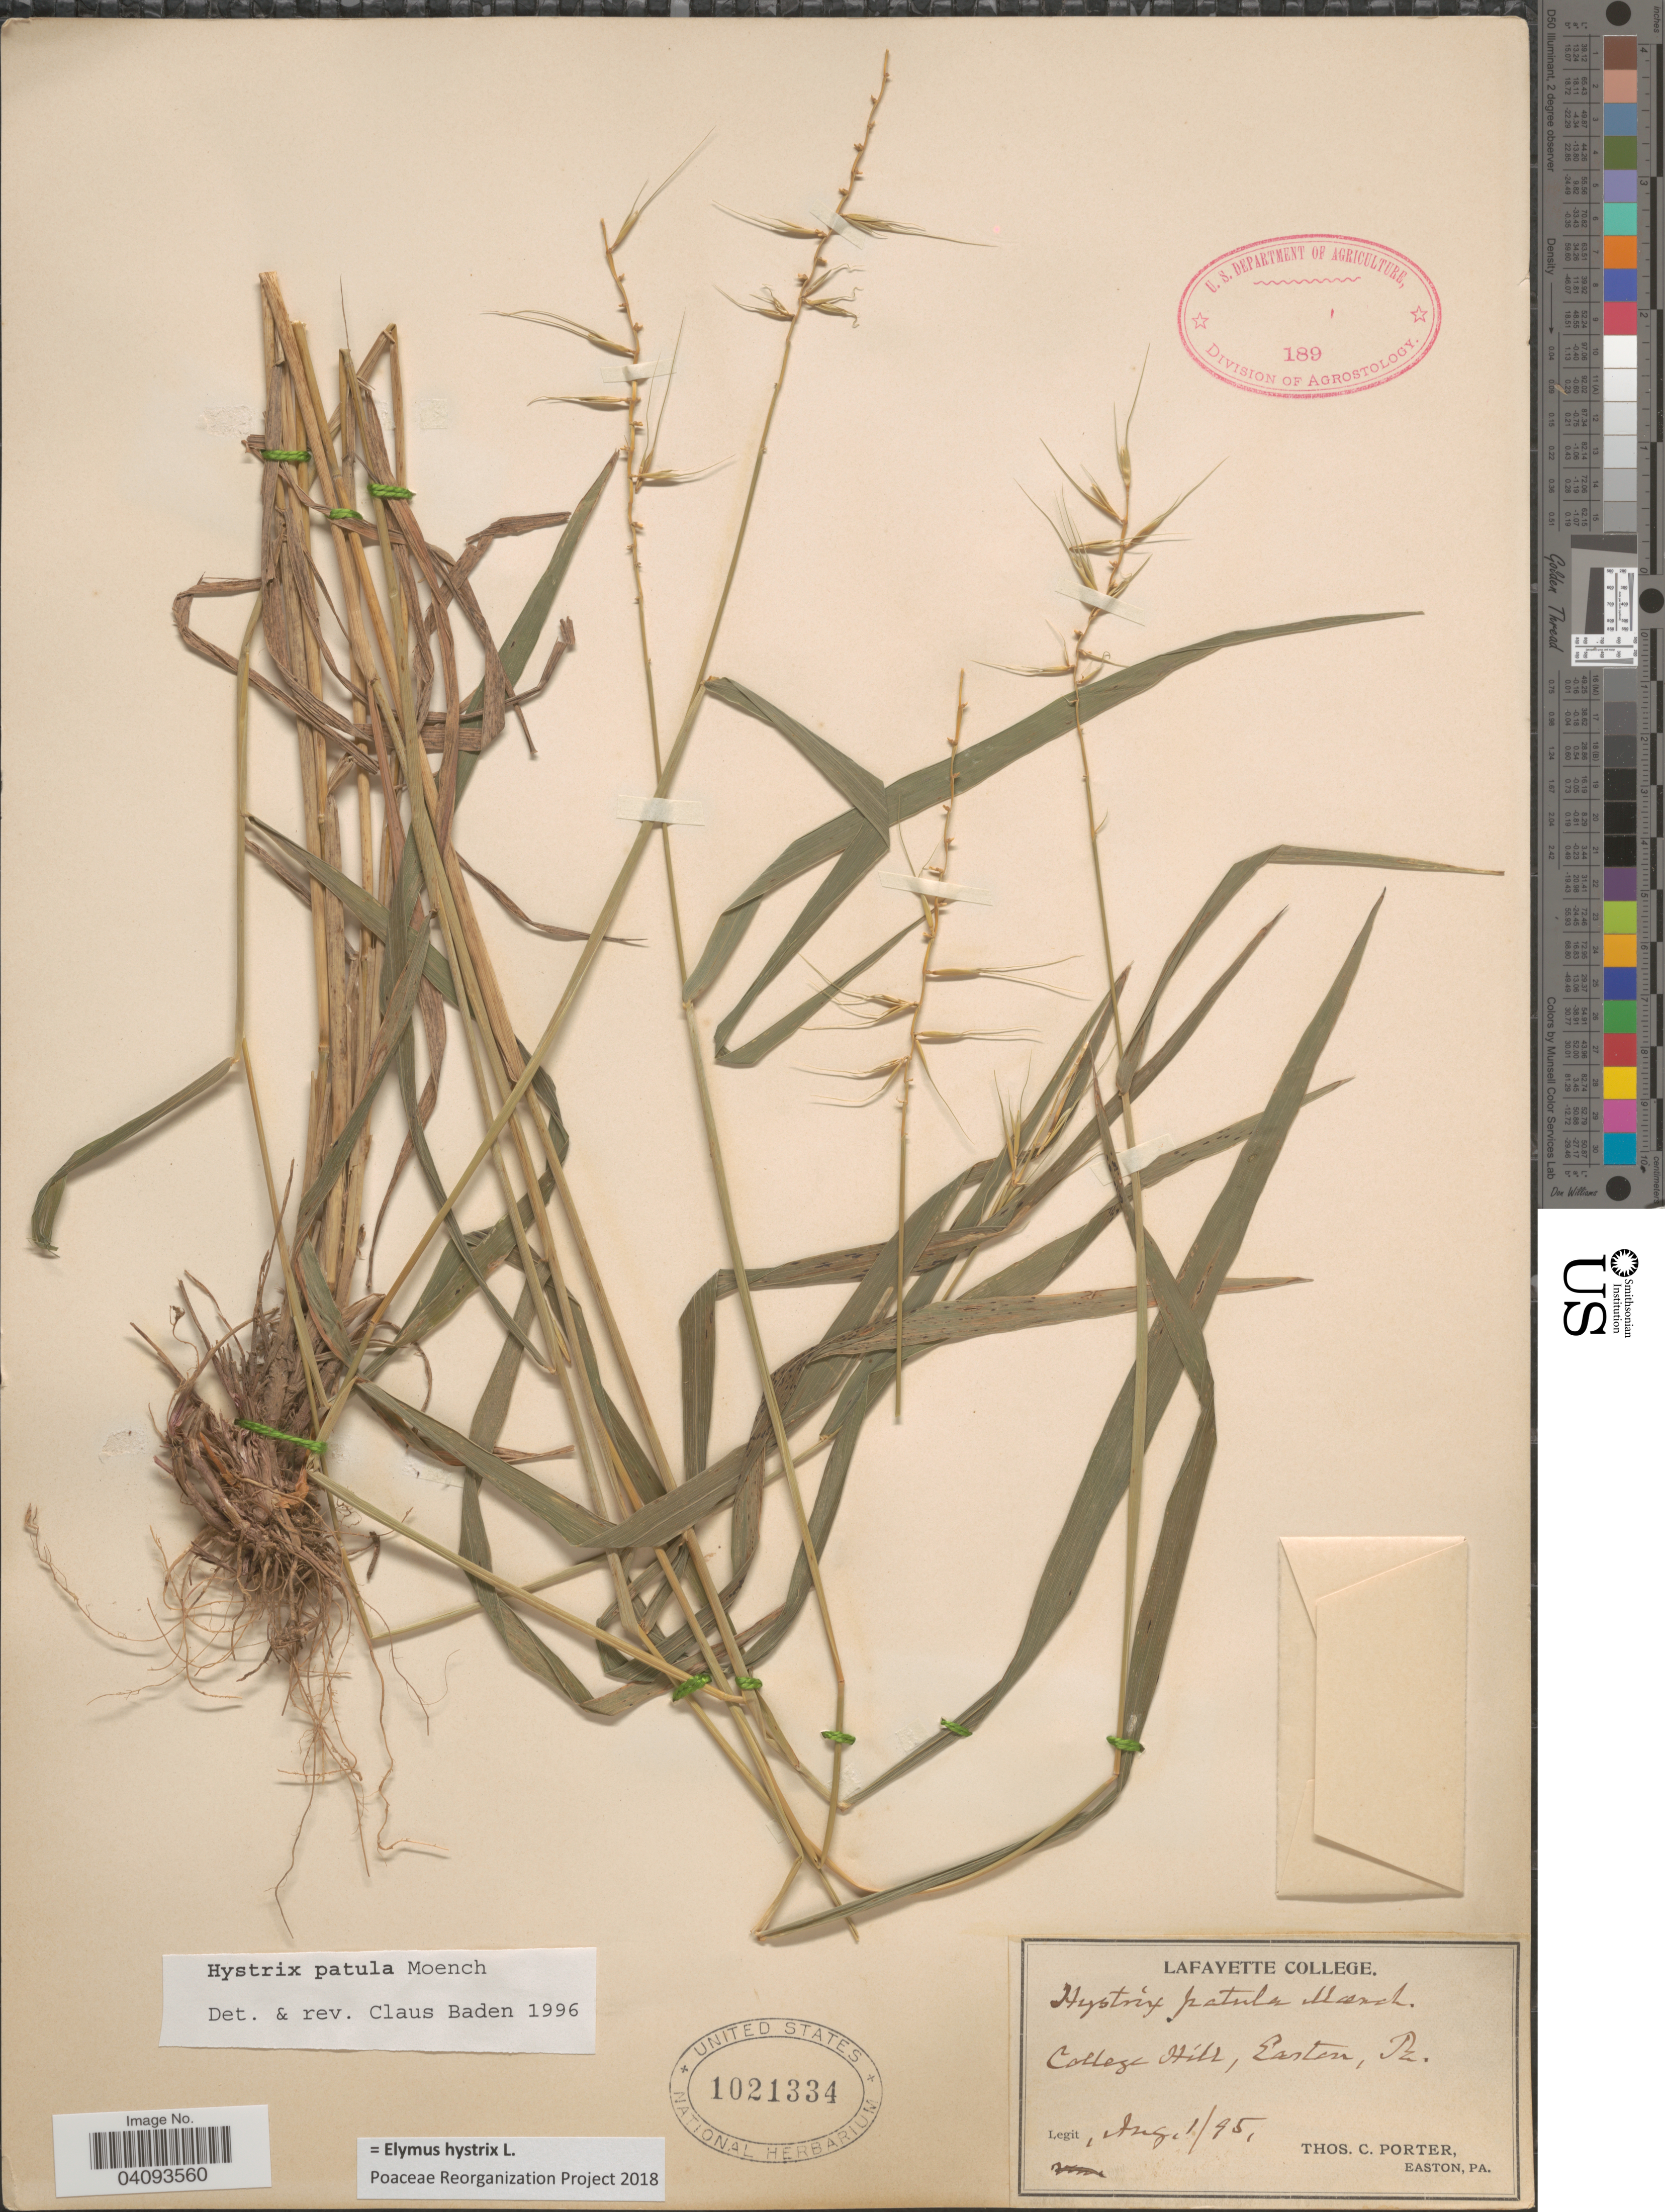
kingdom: Plantae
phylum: Tracheophyta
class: Liliopsida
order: Poales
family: Poaceae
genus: Elymus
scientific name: Elymus hystrix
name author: L.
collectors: T. Porter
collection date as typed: Transcribed d/m/y: 1/8/51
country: United States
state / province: Pennsylvania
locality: College Hill, Easton.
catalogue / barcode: US 1021334